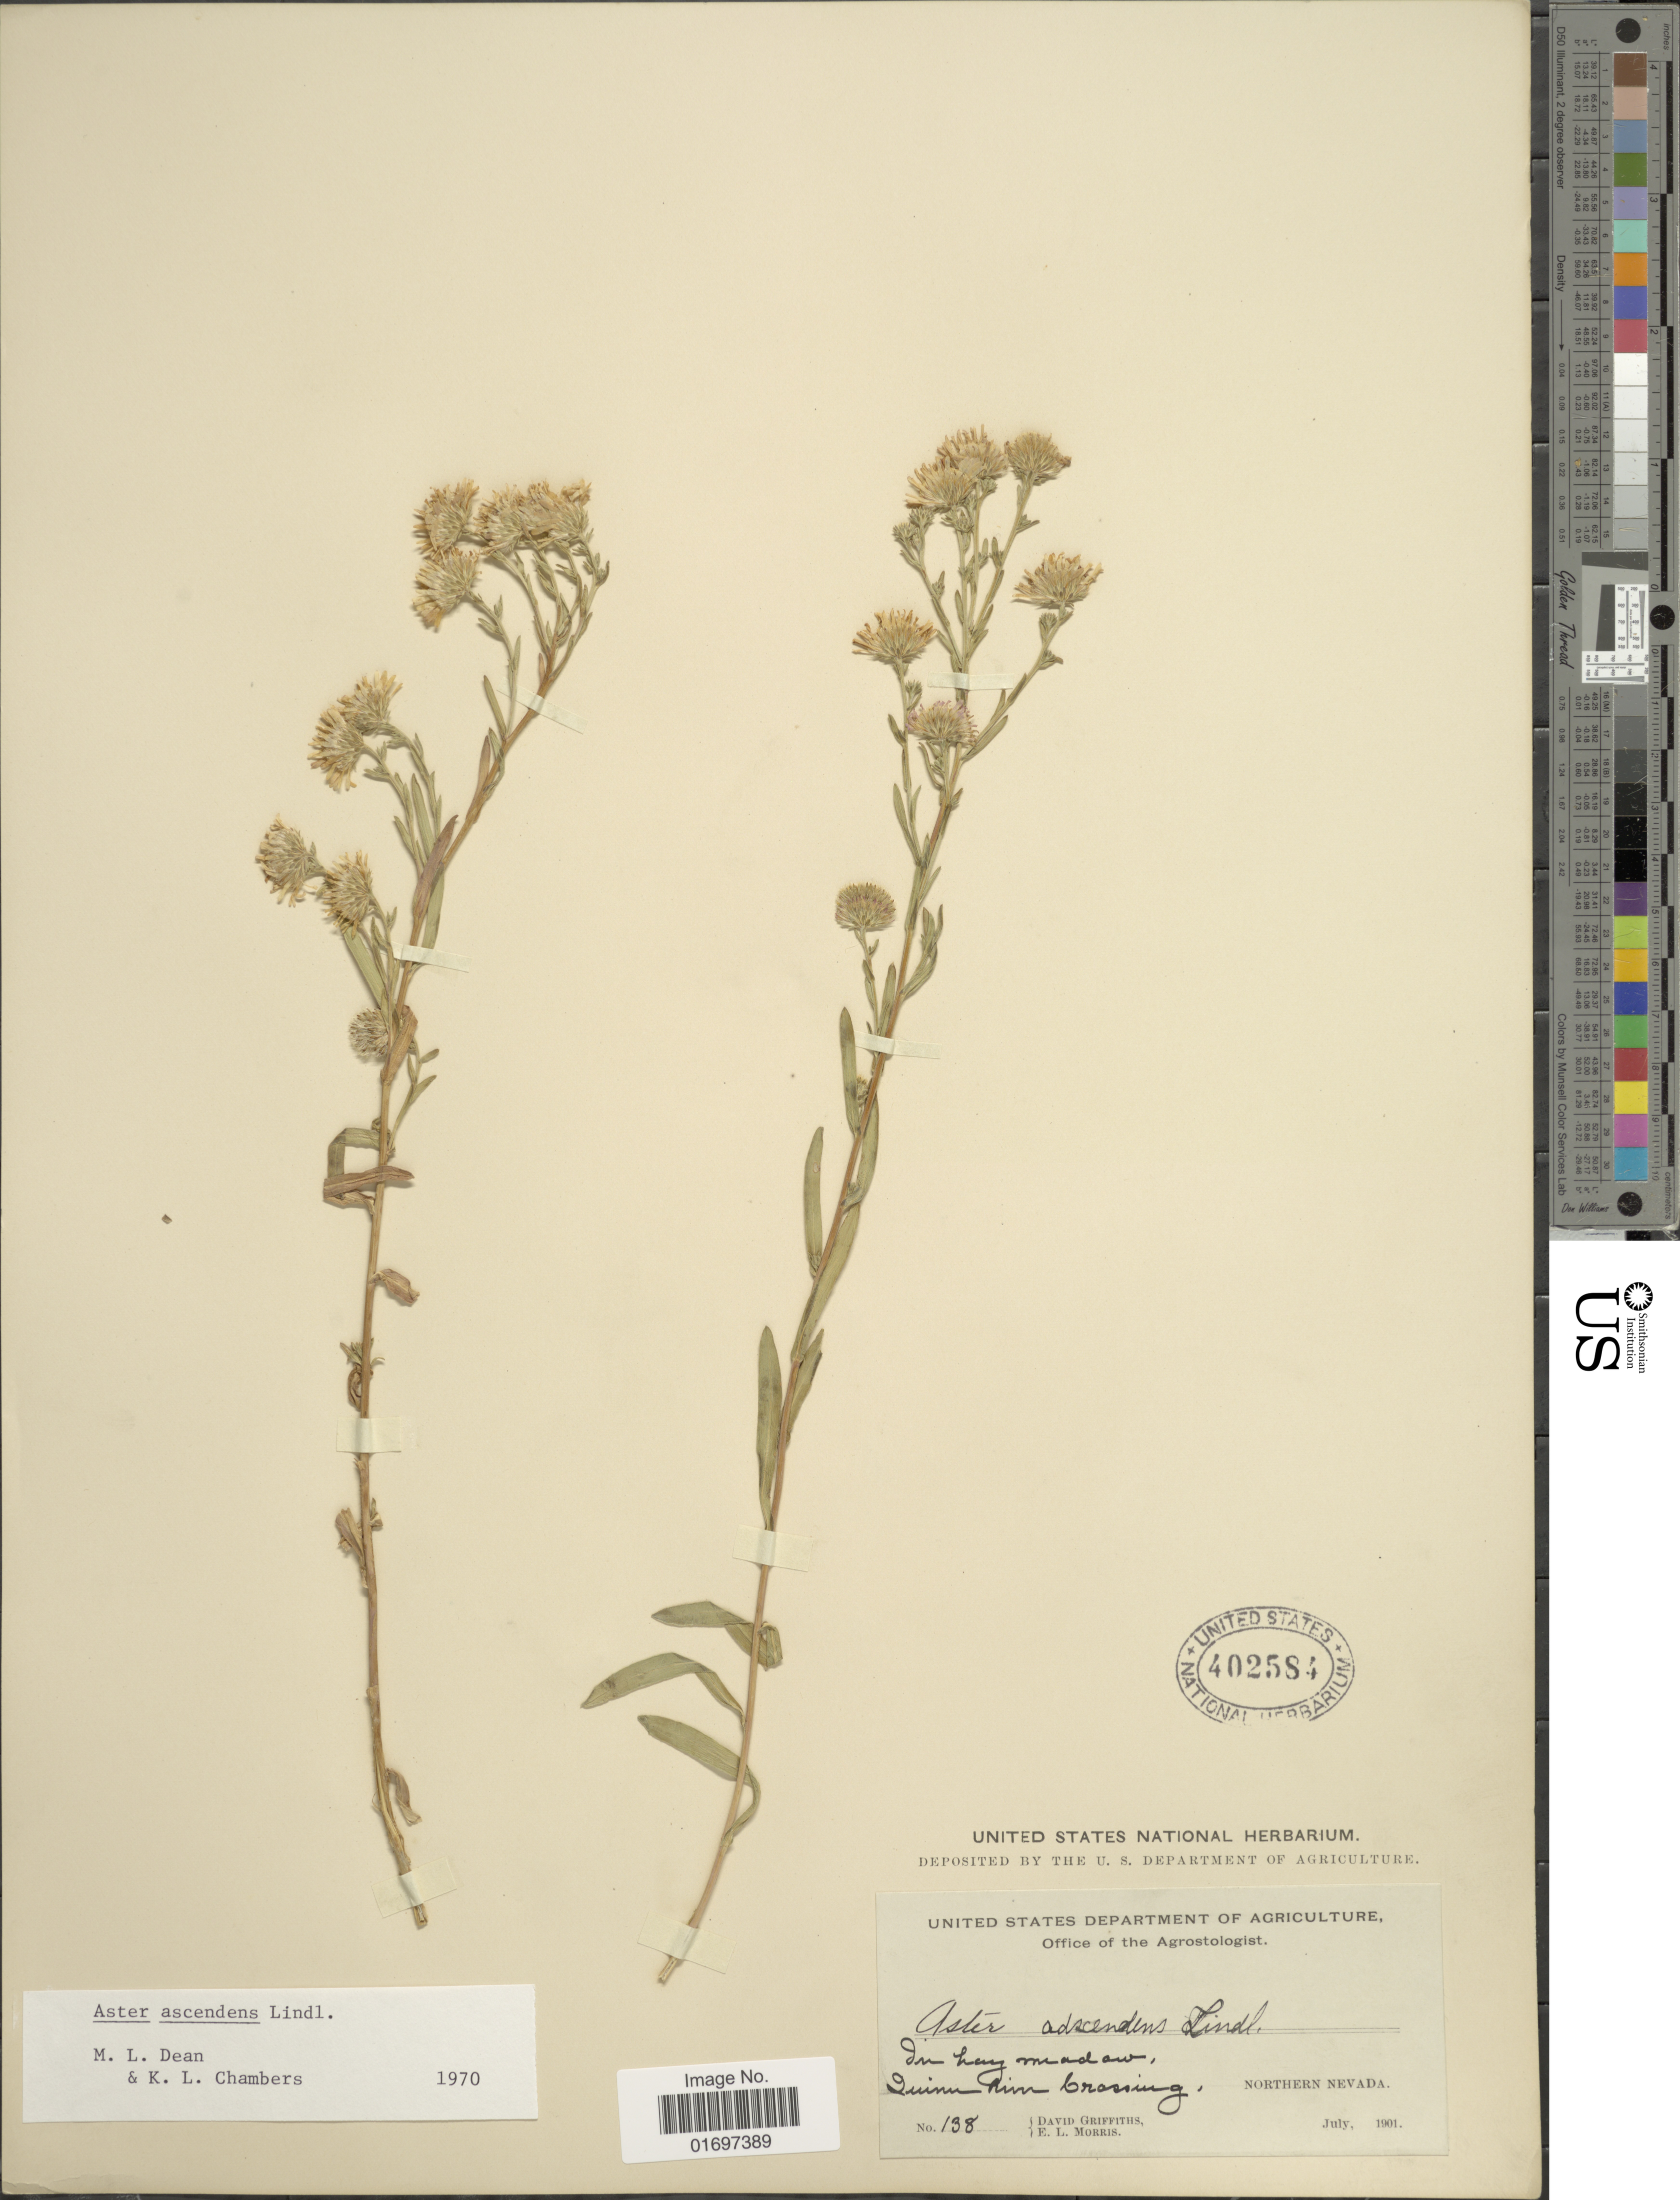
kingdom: Plantae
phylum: Tracheophyta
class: Magnoliopsida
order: Asterales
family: Asteraceae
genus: Symphyotrichum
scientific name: Symphyotrichum ascendens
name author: (Lindl.) G.L. Nesom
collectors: D. Griffiths & E. Morris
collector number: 138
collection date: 1901-07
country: United States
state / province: Nevada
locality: Quinn River Crossing, Northern Nevada.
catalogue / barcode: US 402584